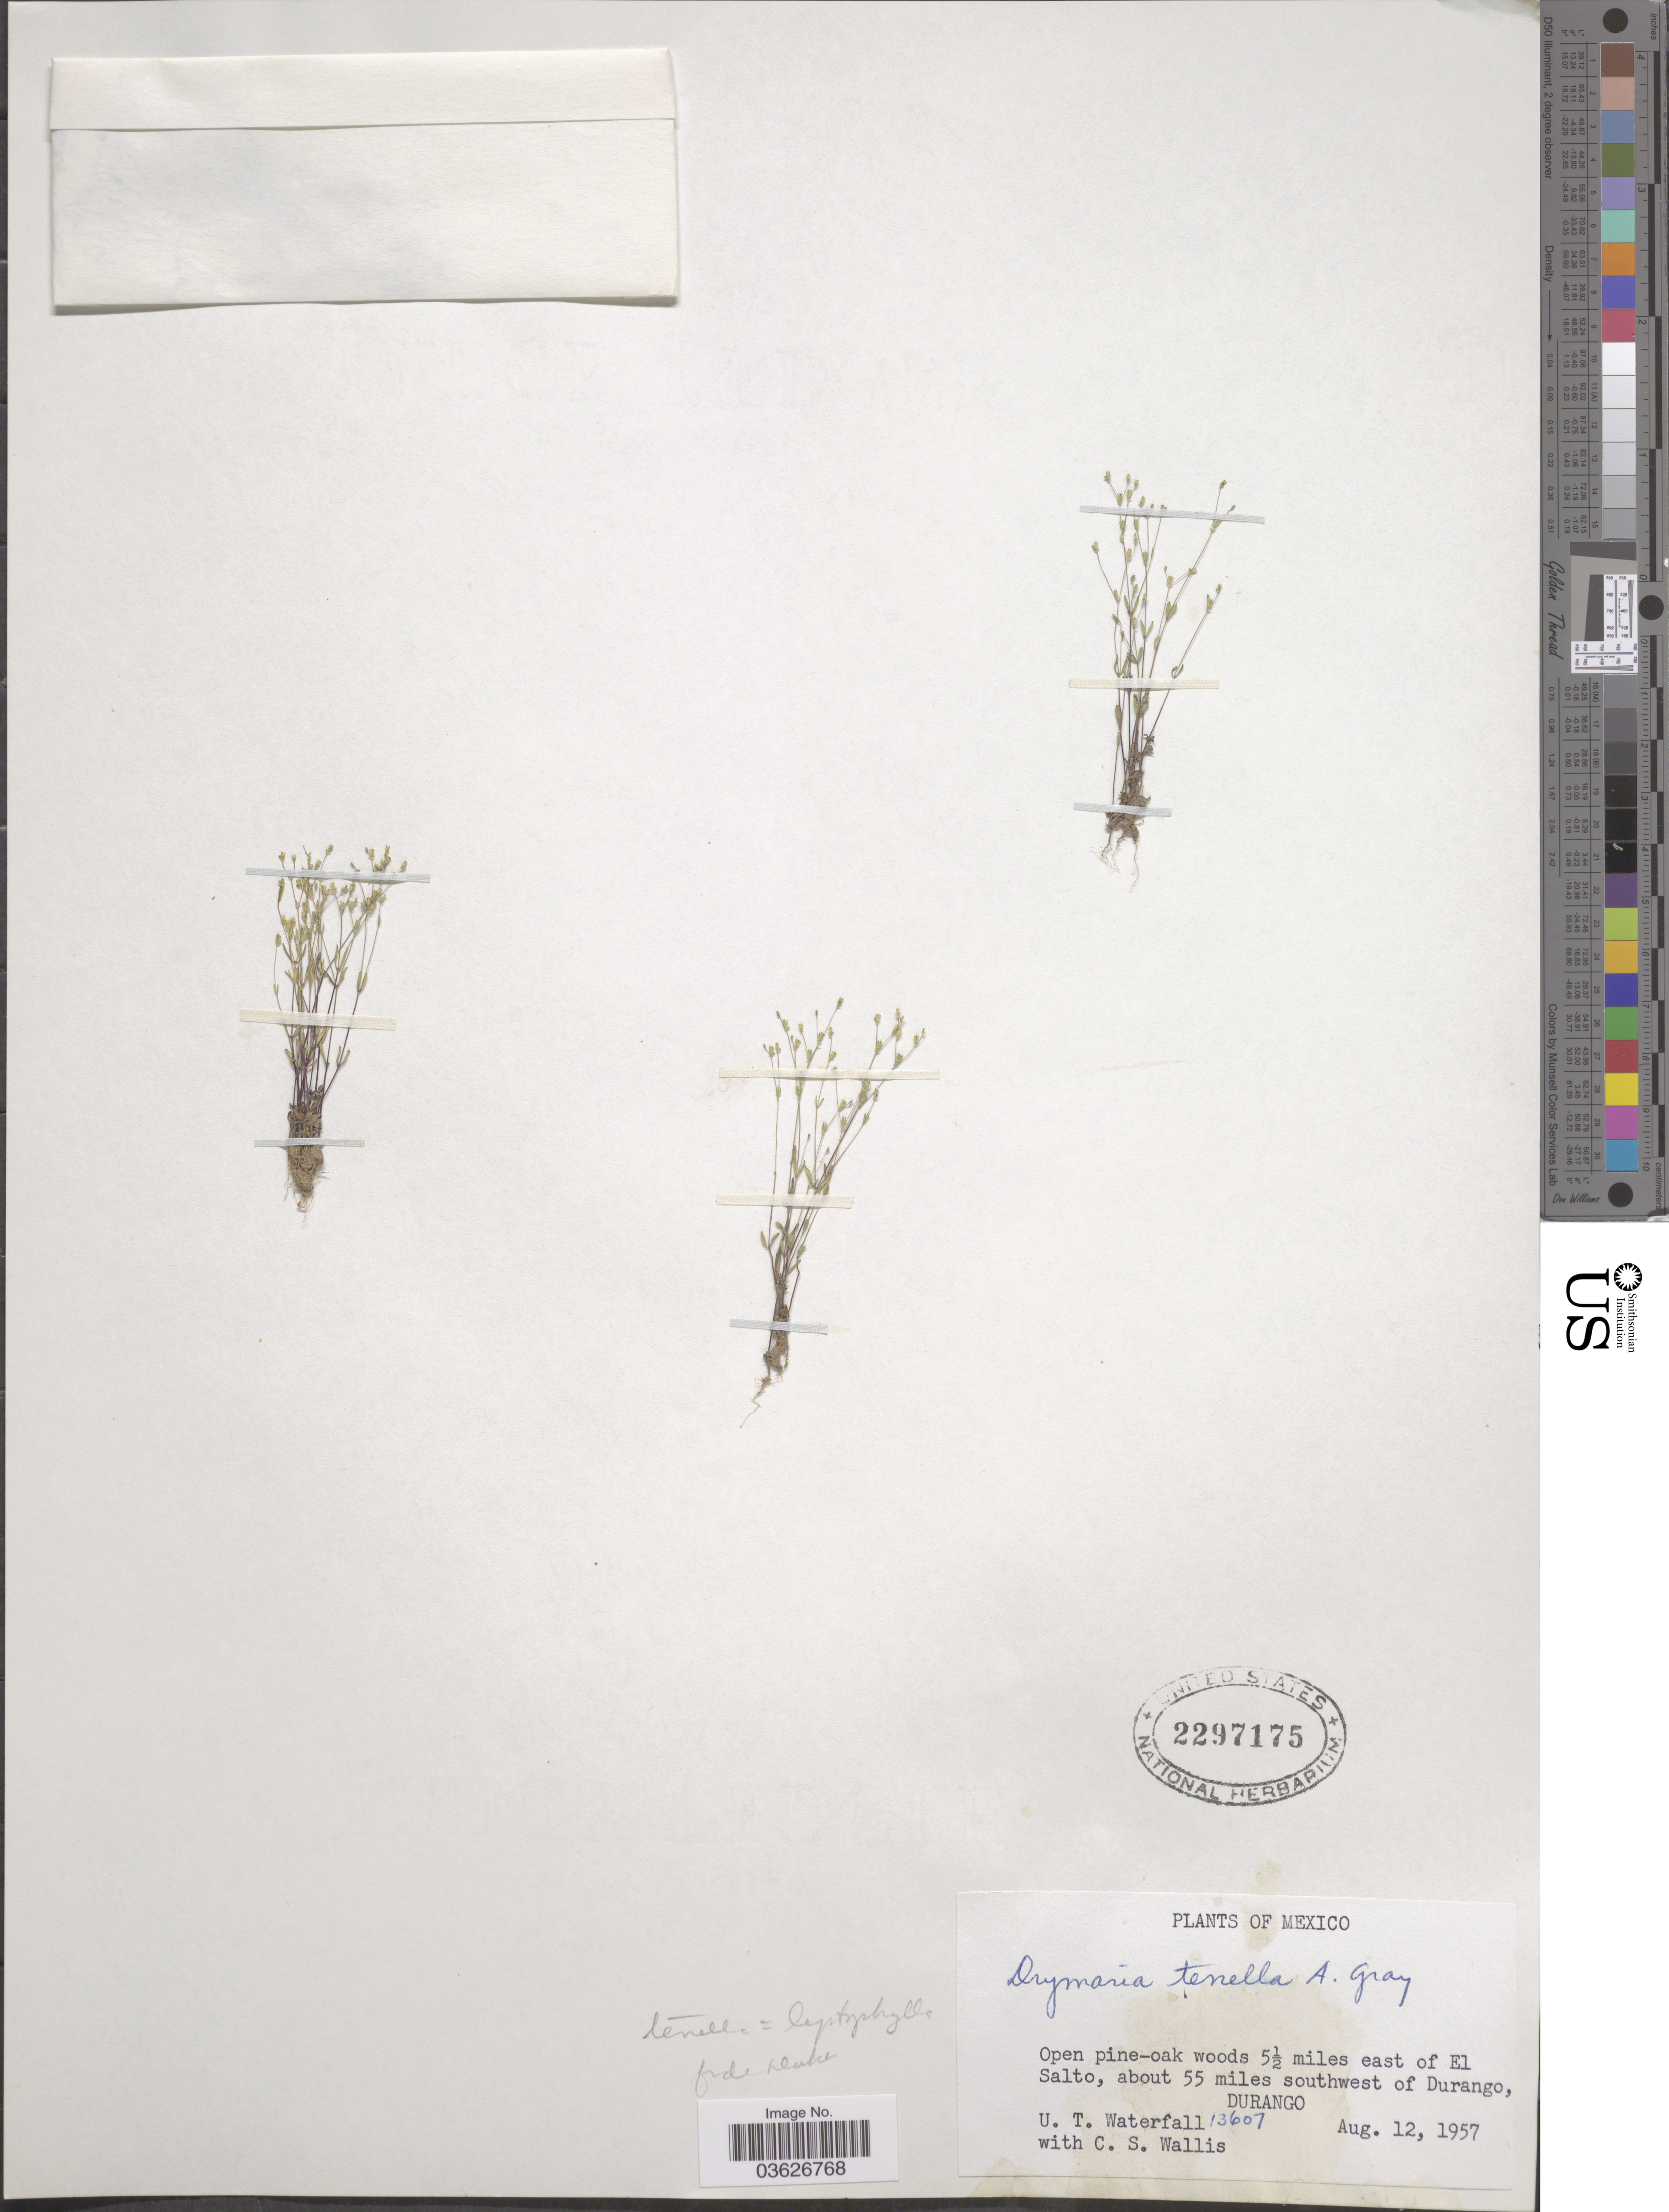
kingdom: Plantae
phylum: Tracheophyta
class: Magnoliopsida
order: Caryophyllales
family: Caryophyllaceae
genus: Drymaria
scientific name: Drymaria leptophylla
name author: (Cham.) Fenzl ex Rohrb.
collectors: U. T. Waterfall & C. S. Wallis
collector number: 13607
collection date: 1957-08-12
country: Mexico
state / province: Durango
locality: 5½ miles east of El Salto, about 55 miles southwest of Durango.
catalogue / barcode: US 2297175